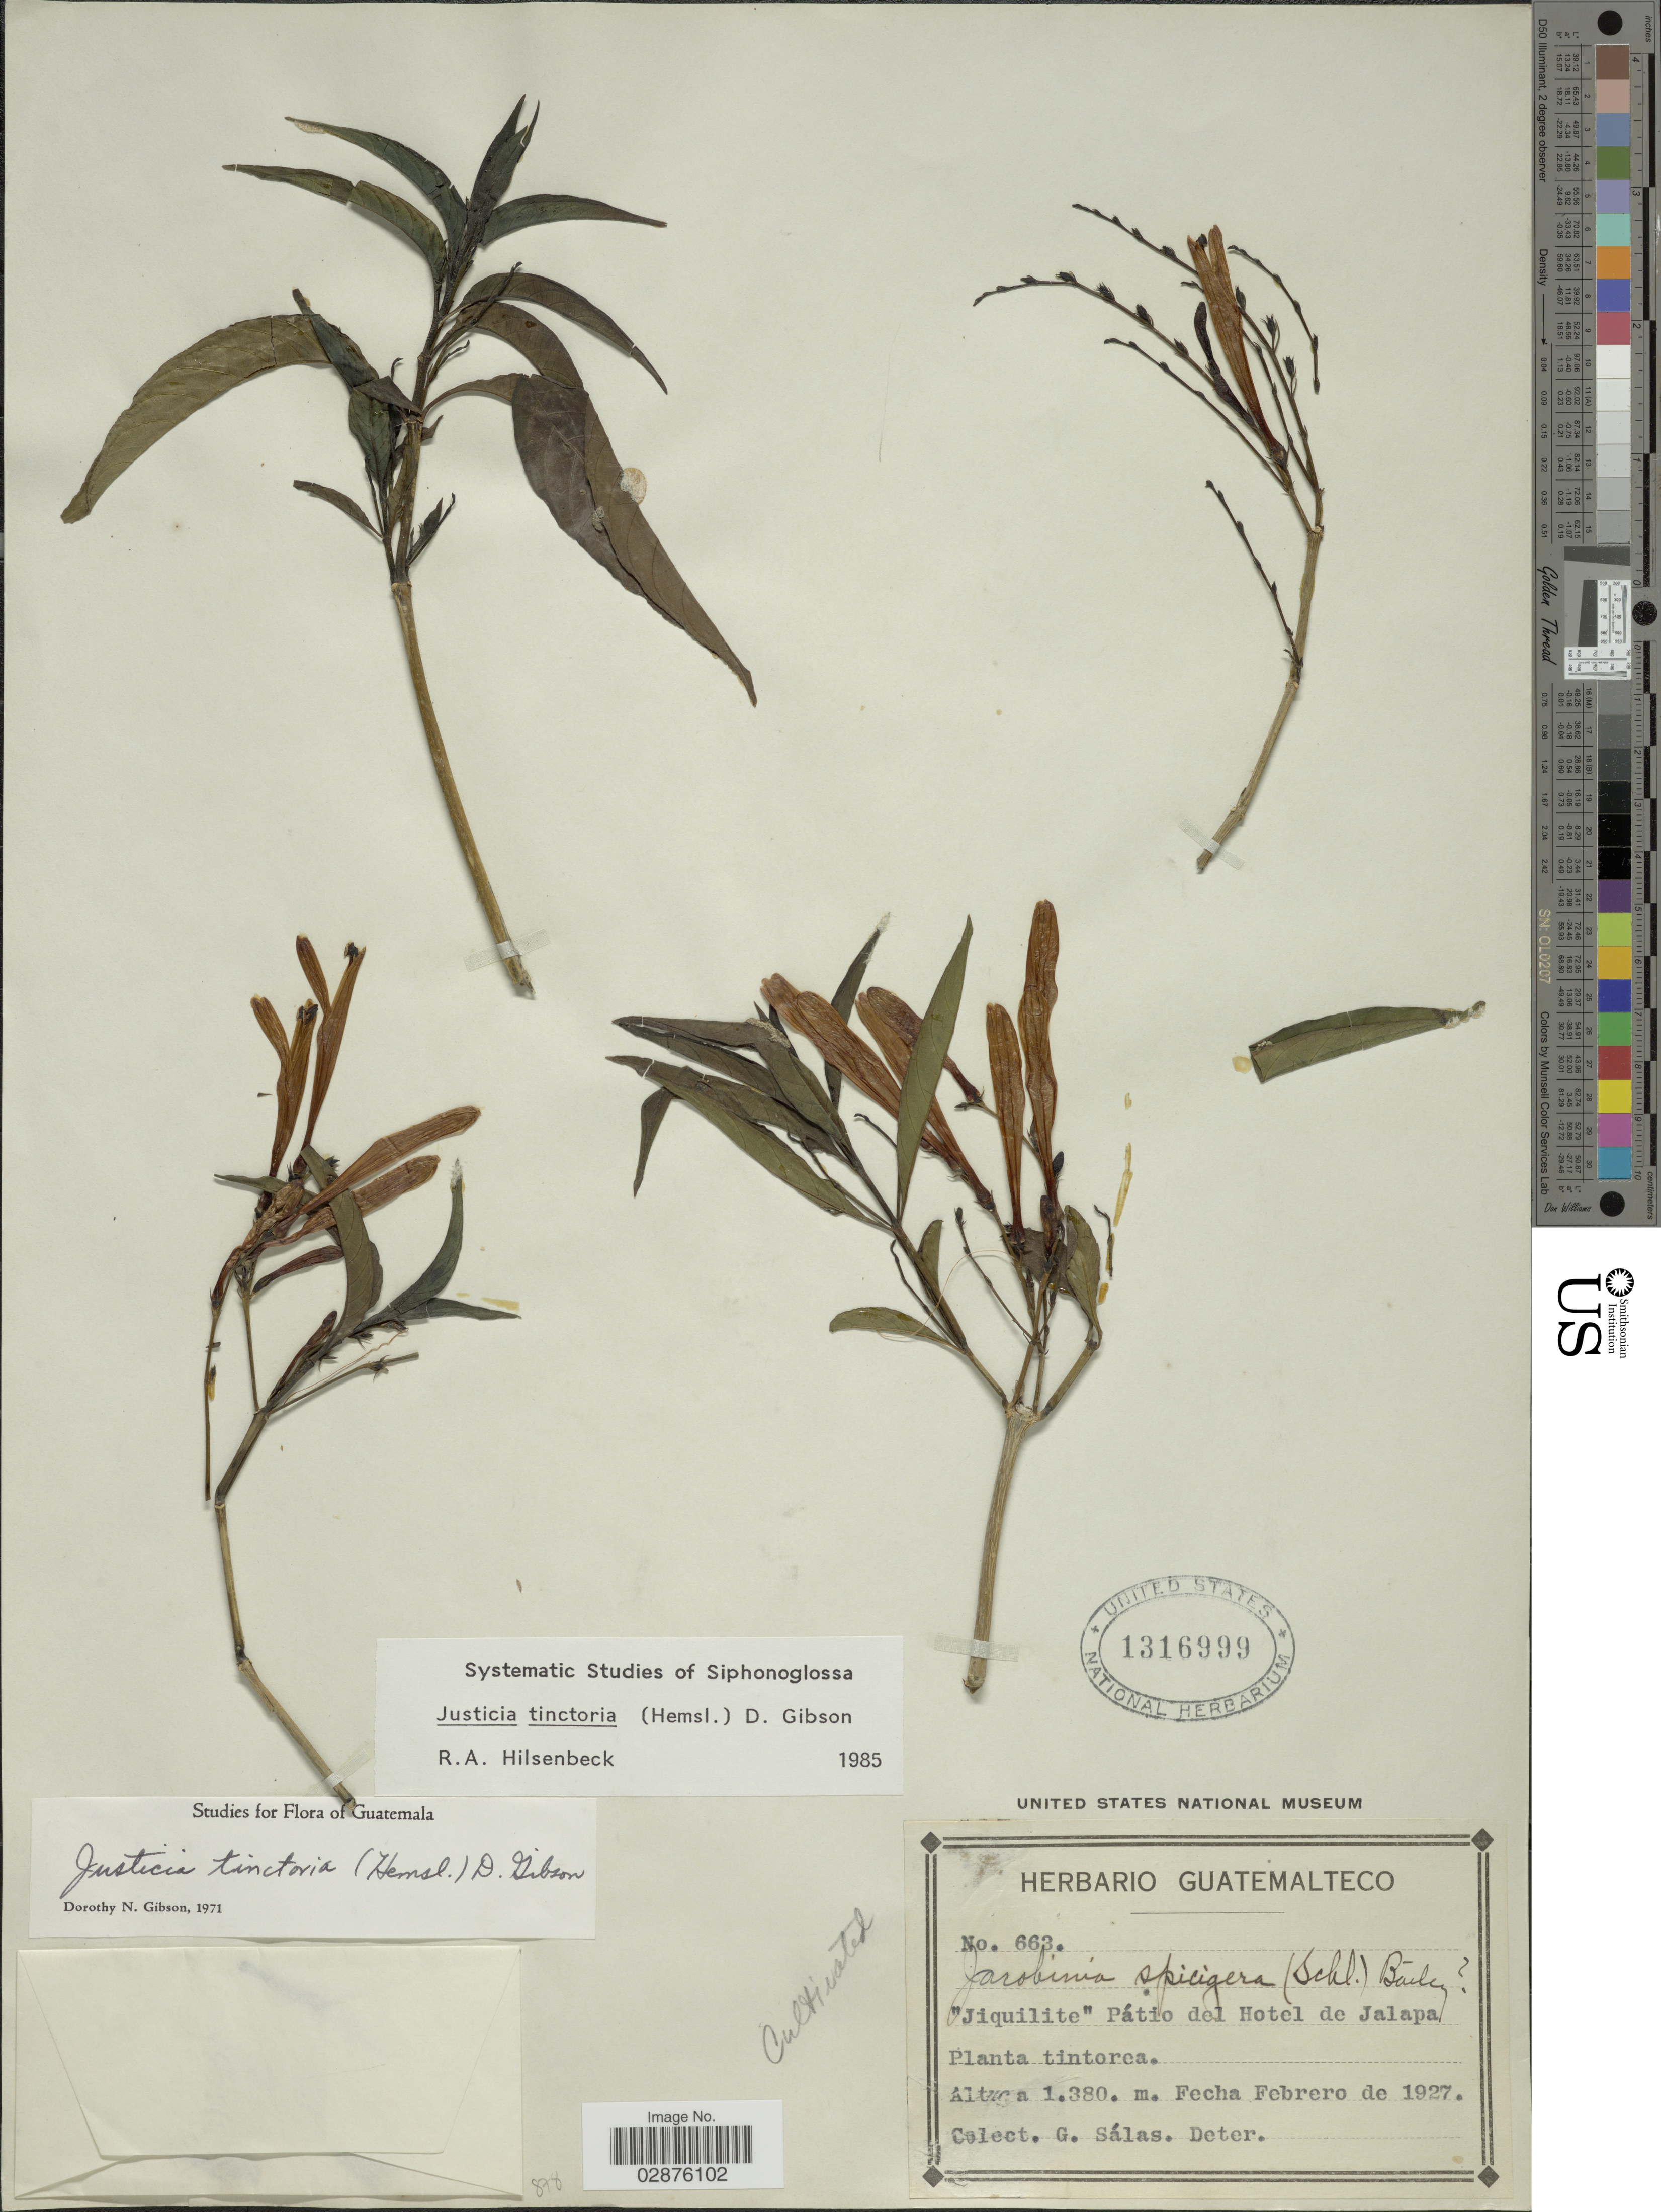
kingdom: Plantae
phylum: Tracheophyta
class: Magnoliopsida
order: Lamiales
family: Acanthaceae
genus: Justicia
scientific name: Justicia colorifera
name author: V.A.W. Graham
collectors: G. Salas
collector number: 663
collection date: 1927-02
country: Guatemala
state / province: Jalapa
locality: Jiquilite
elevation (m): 1380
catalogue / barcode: US 1316999